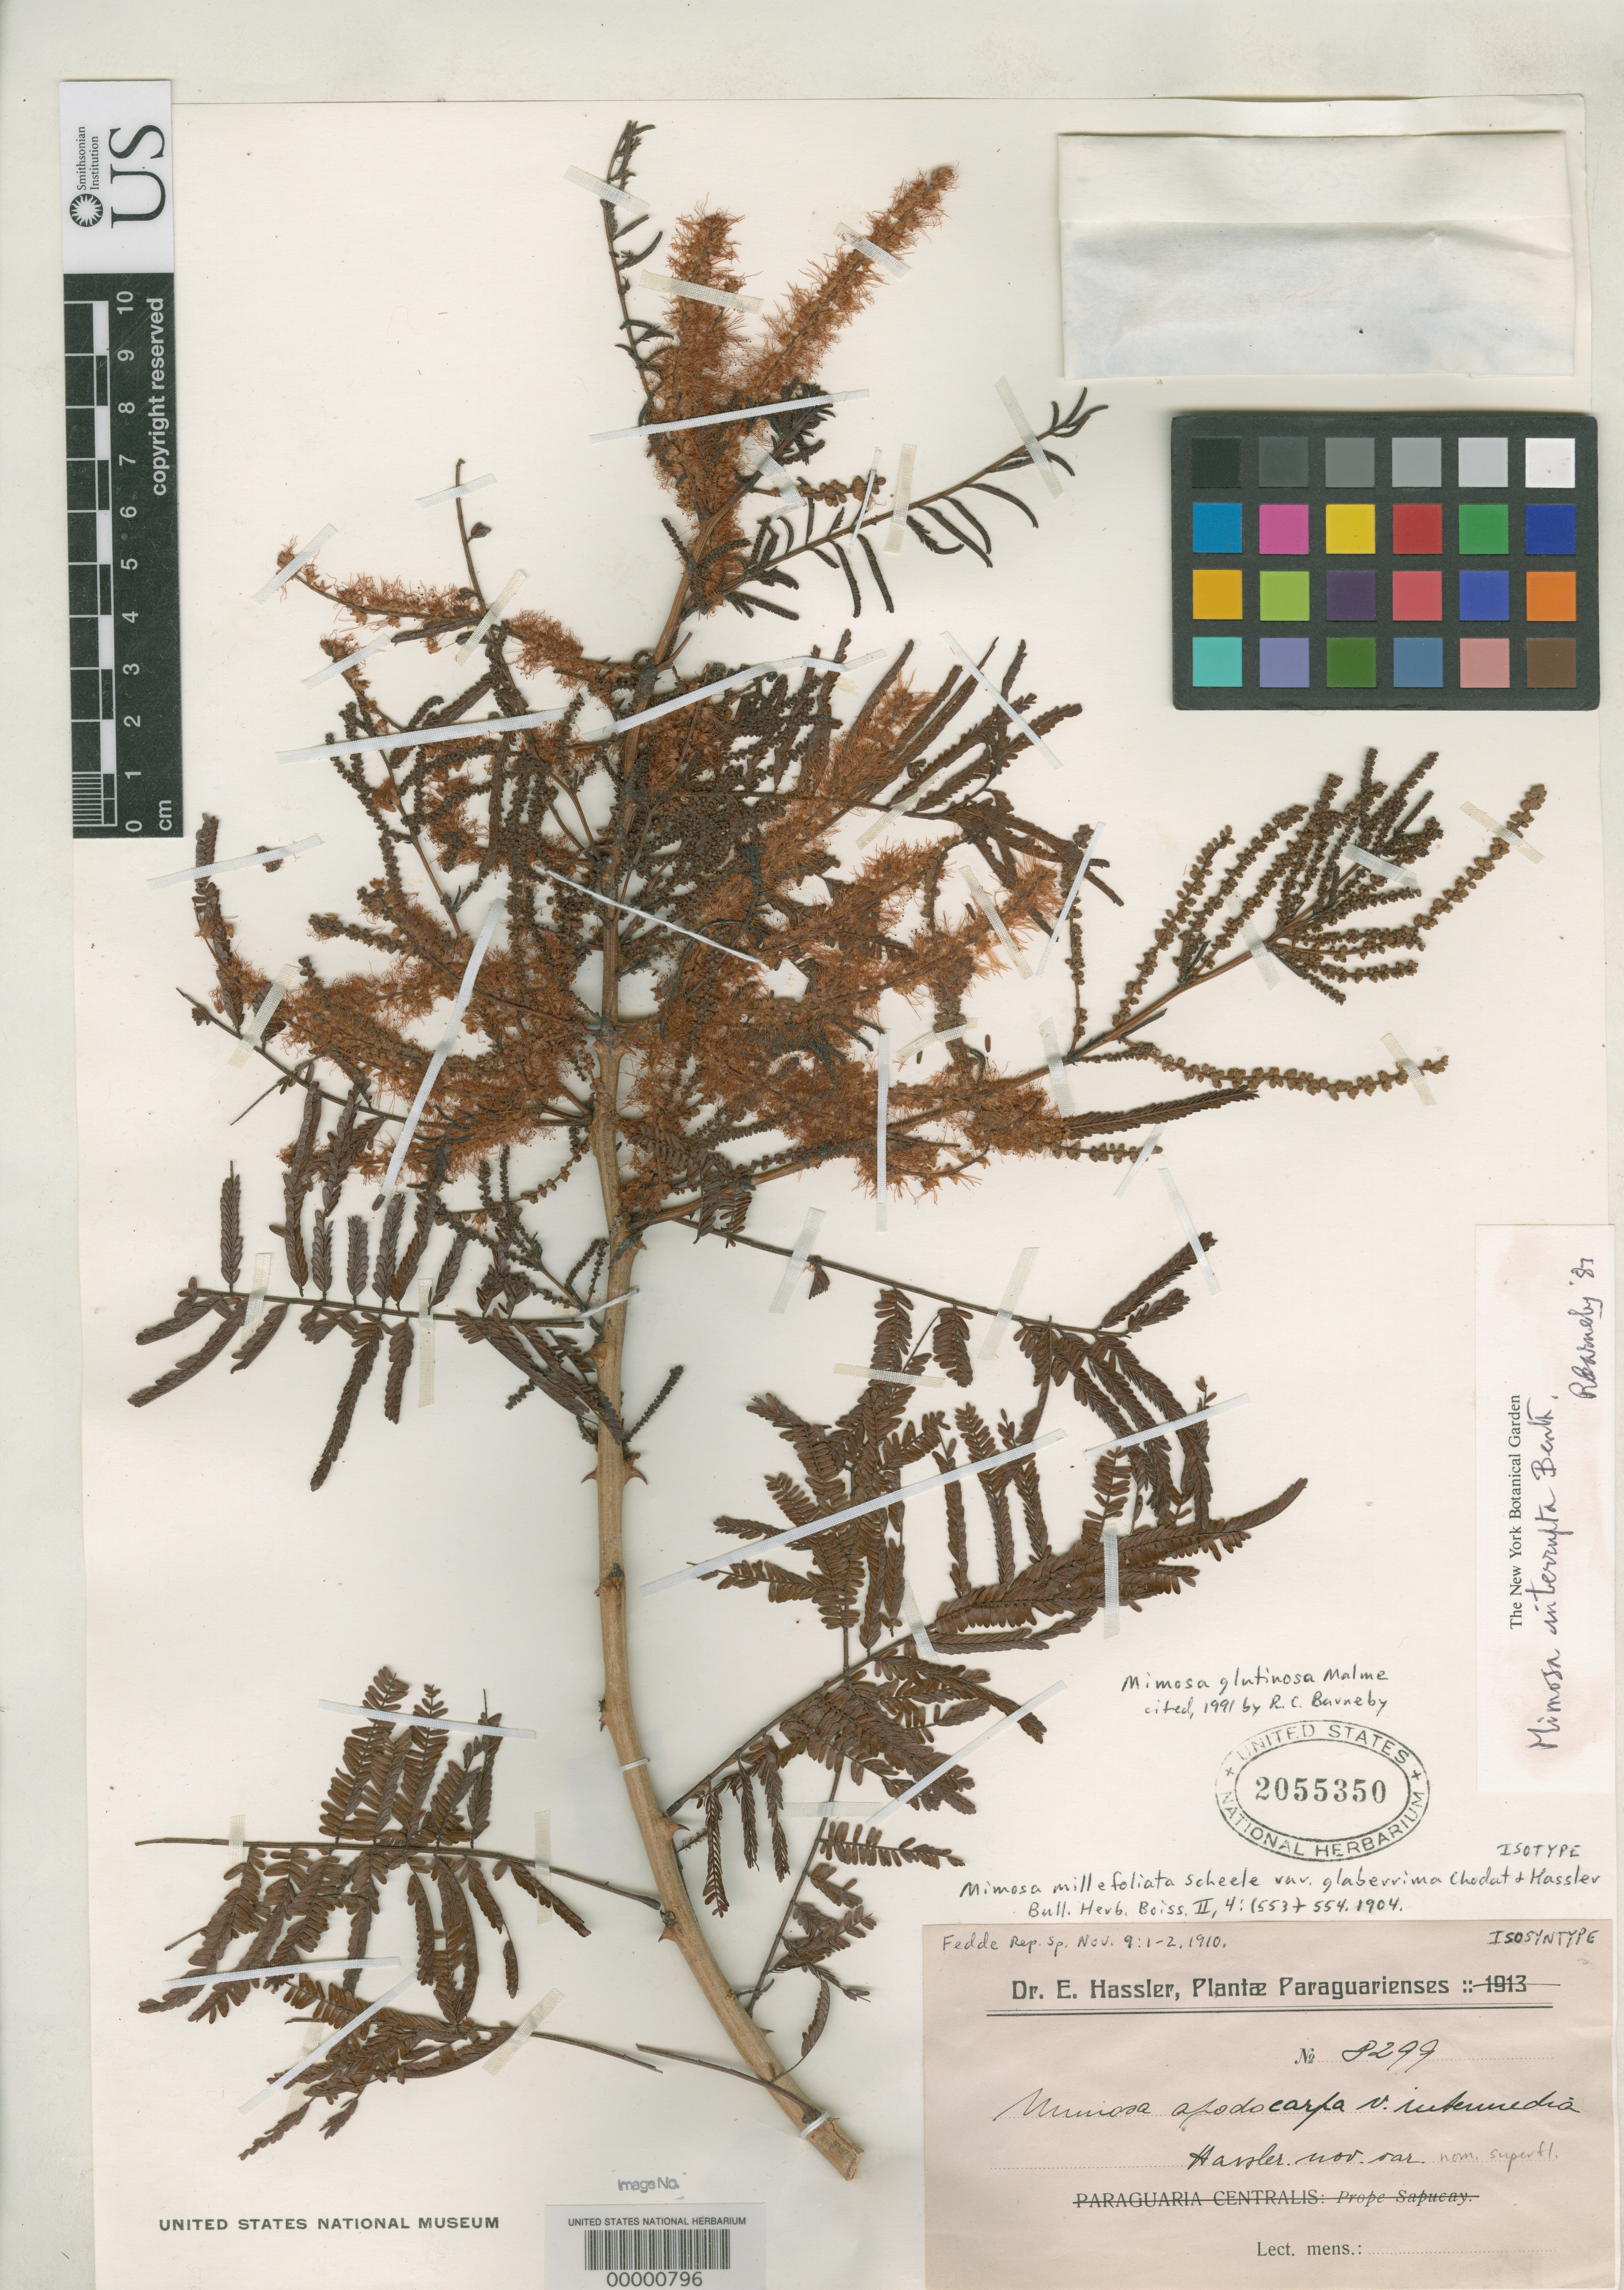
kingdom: Plantae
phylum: Tracheophyta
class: Magnoliopsida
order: Fabales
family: Fabaceae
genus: Mimosa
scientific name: Mimosa apodocarpa var. intermedia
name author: Hassl.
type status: Isosyntype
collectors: E. Hassler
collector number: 8299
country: Paraguay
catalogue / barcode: US 2055350